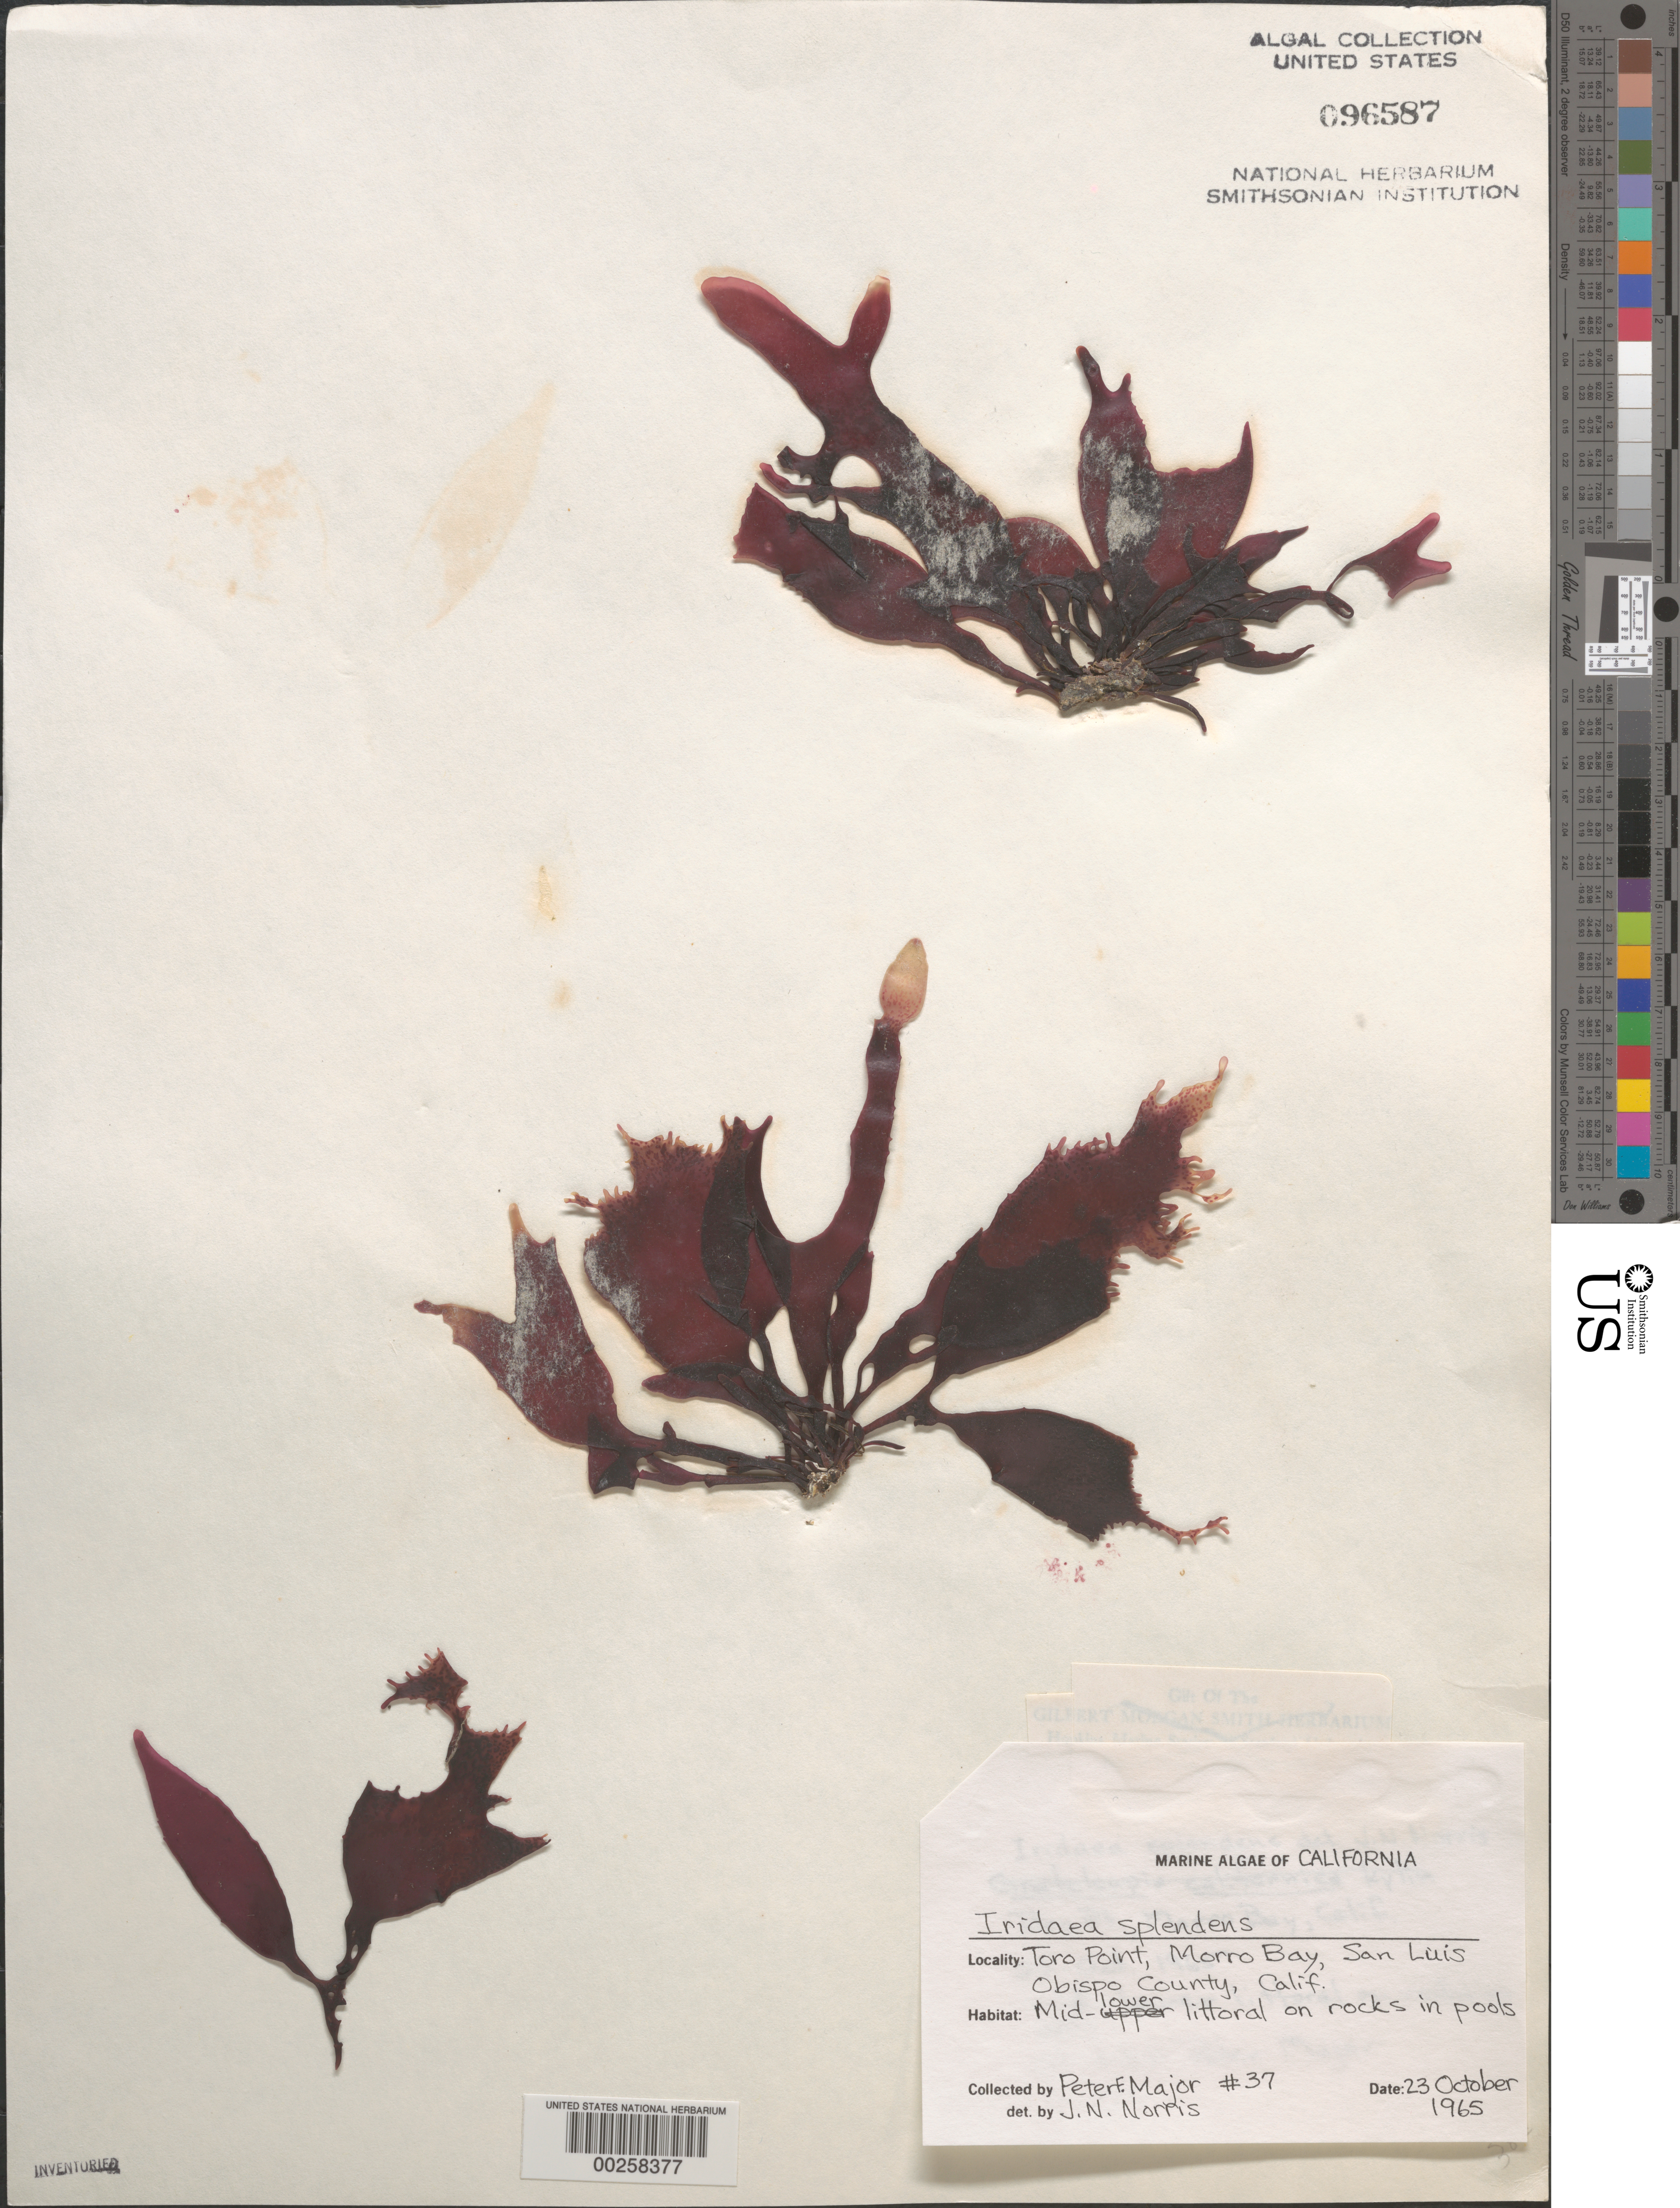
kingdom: Plantae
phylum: Rhodophyta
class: Florideophyceae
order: Gigartinales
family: Gigartinaceae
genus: Mazzaella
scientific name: Mazzaella splendens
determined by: Algae name updating Project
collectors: P. Major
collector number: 37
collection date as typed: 23 Oct 1965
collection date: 1965-10-23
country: United States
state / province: California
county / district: San Luis Obispo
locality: Toro Point, Morro Bay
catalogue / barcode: US 96587